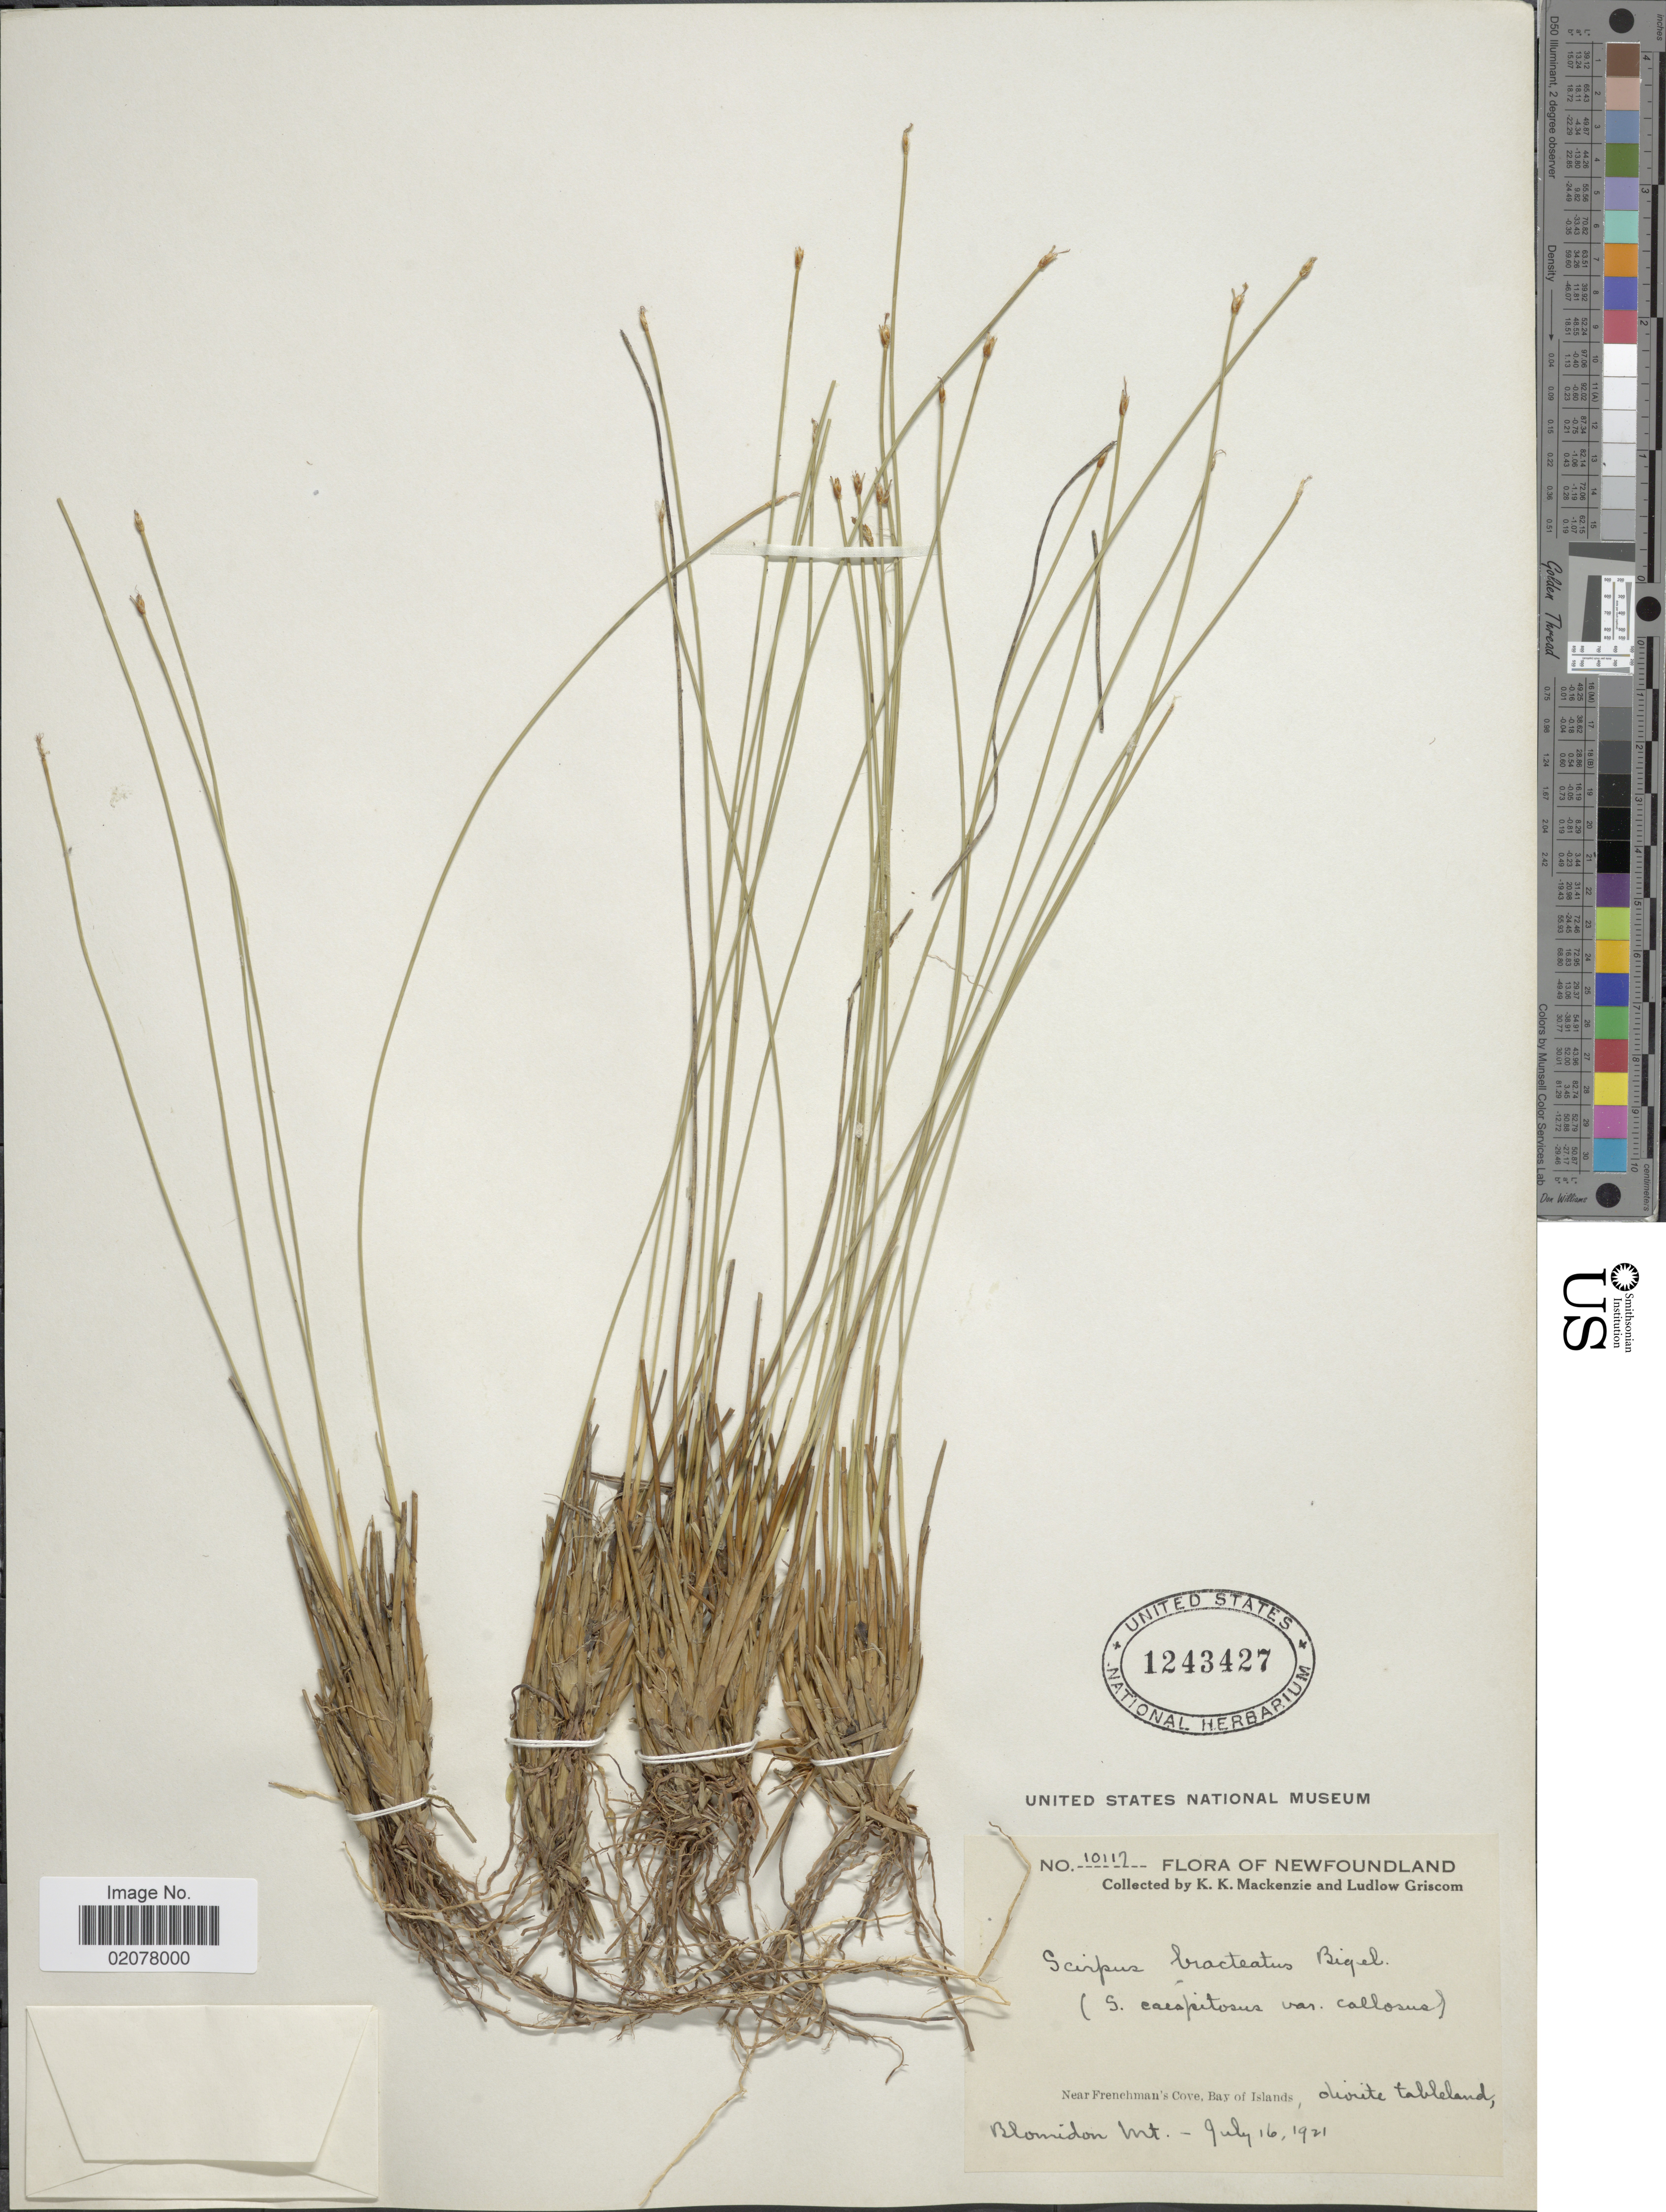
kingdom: Plantae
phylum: Tracheophyta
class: Liliopsida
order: Poales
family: Cyperaceae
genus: Trichophorum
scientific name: Trichophorum cespitosum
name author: (L.) Hartm.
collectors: K. K. Mackenzie & L. Griscom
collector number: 10117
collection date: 1921-07-16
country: Canada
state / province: Newfoundland and Labrador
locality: Near Frenchman's Cove, Bay of Island, diorite tableland. Blomidon Mt.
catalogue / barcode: US 1243427